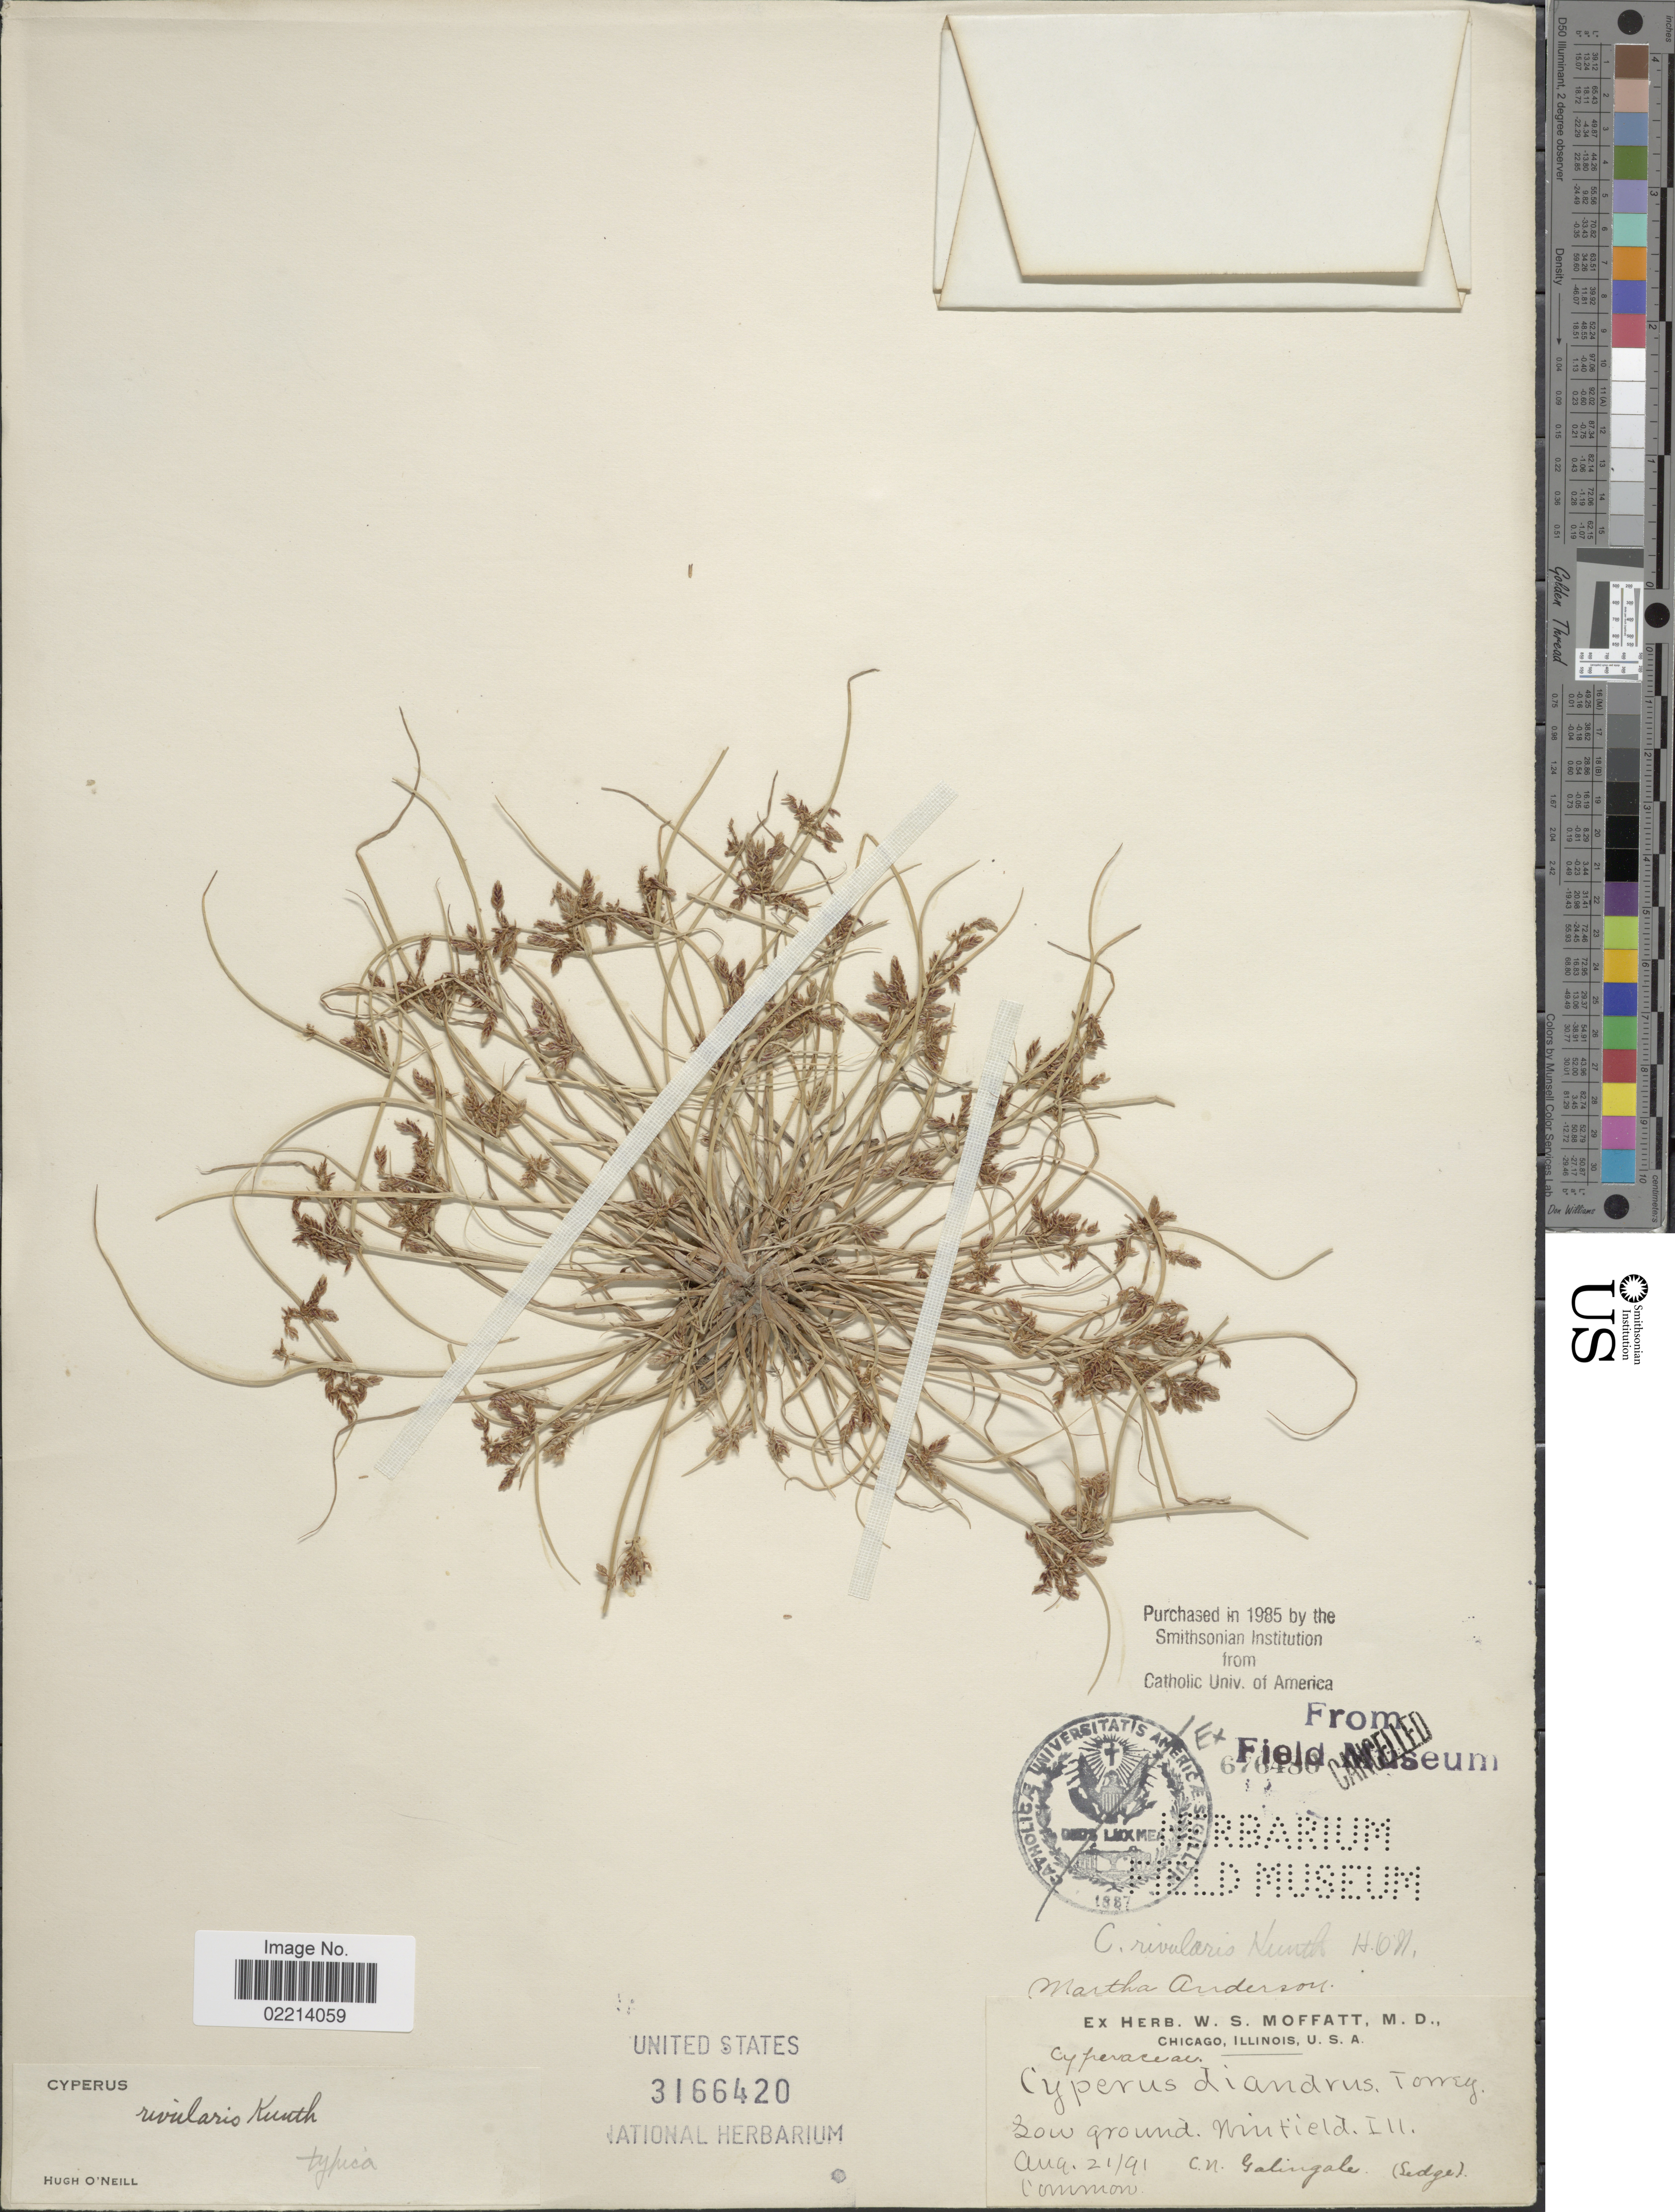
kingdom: Plantae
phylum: Tracheophyta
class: Liliopsida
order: Poales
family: Cyperaceae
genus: Cyperus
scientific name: Cyperus bipartitus Torr.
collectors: ex herb. W. S. Moffatt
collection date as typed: Transcribed d/m/y: 21/8/91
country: United States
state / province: Illinois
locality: Low ground, Winfield.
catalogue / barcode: US 3166420